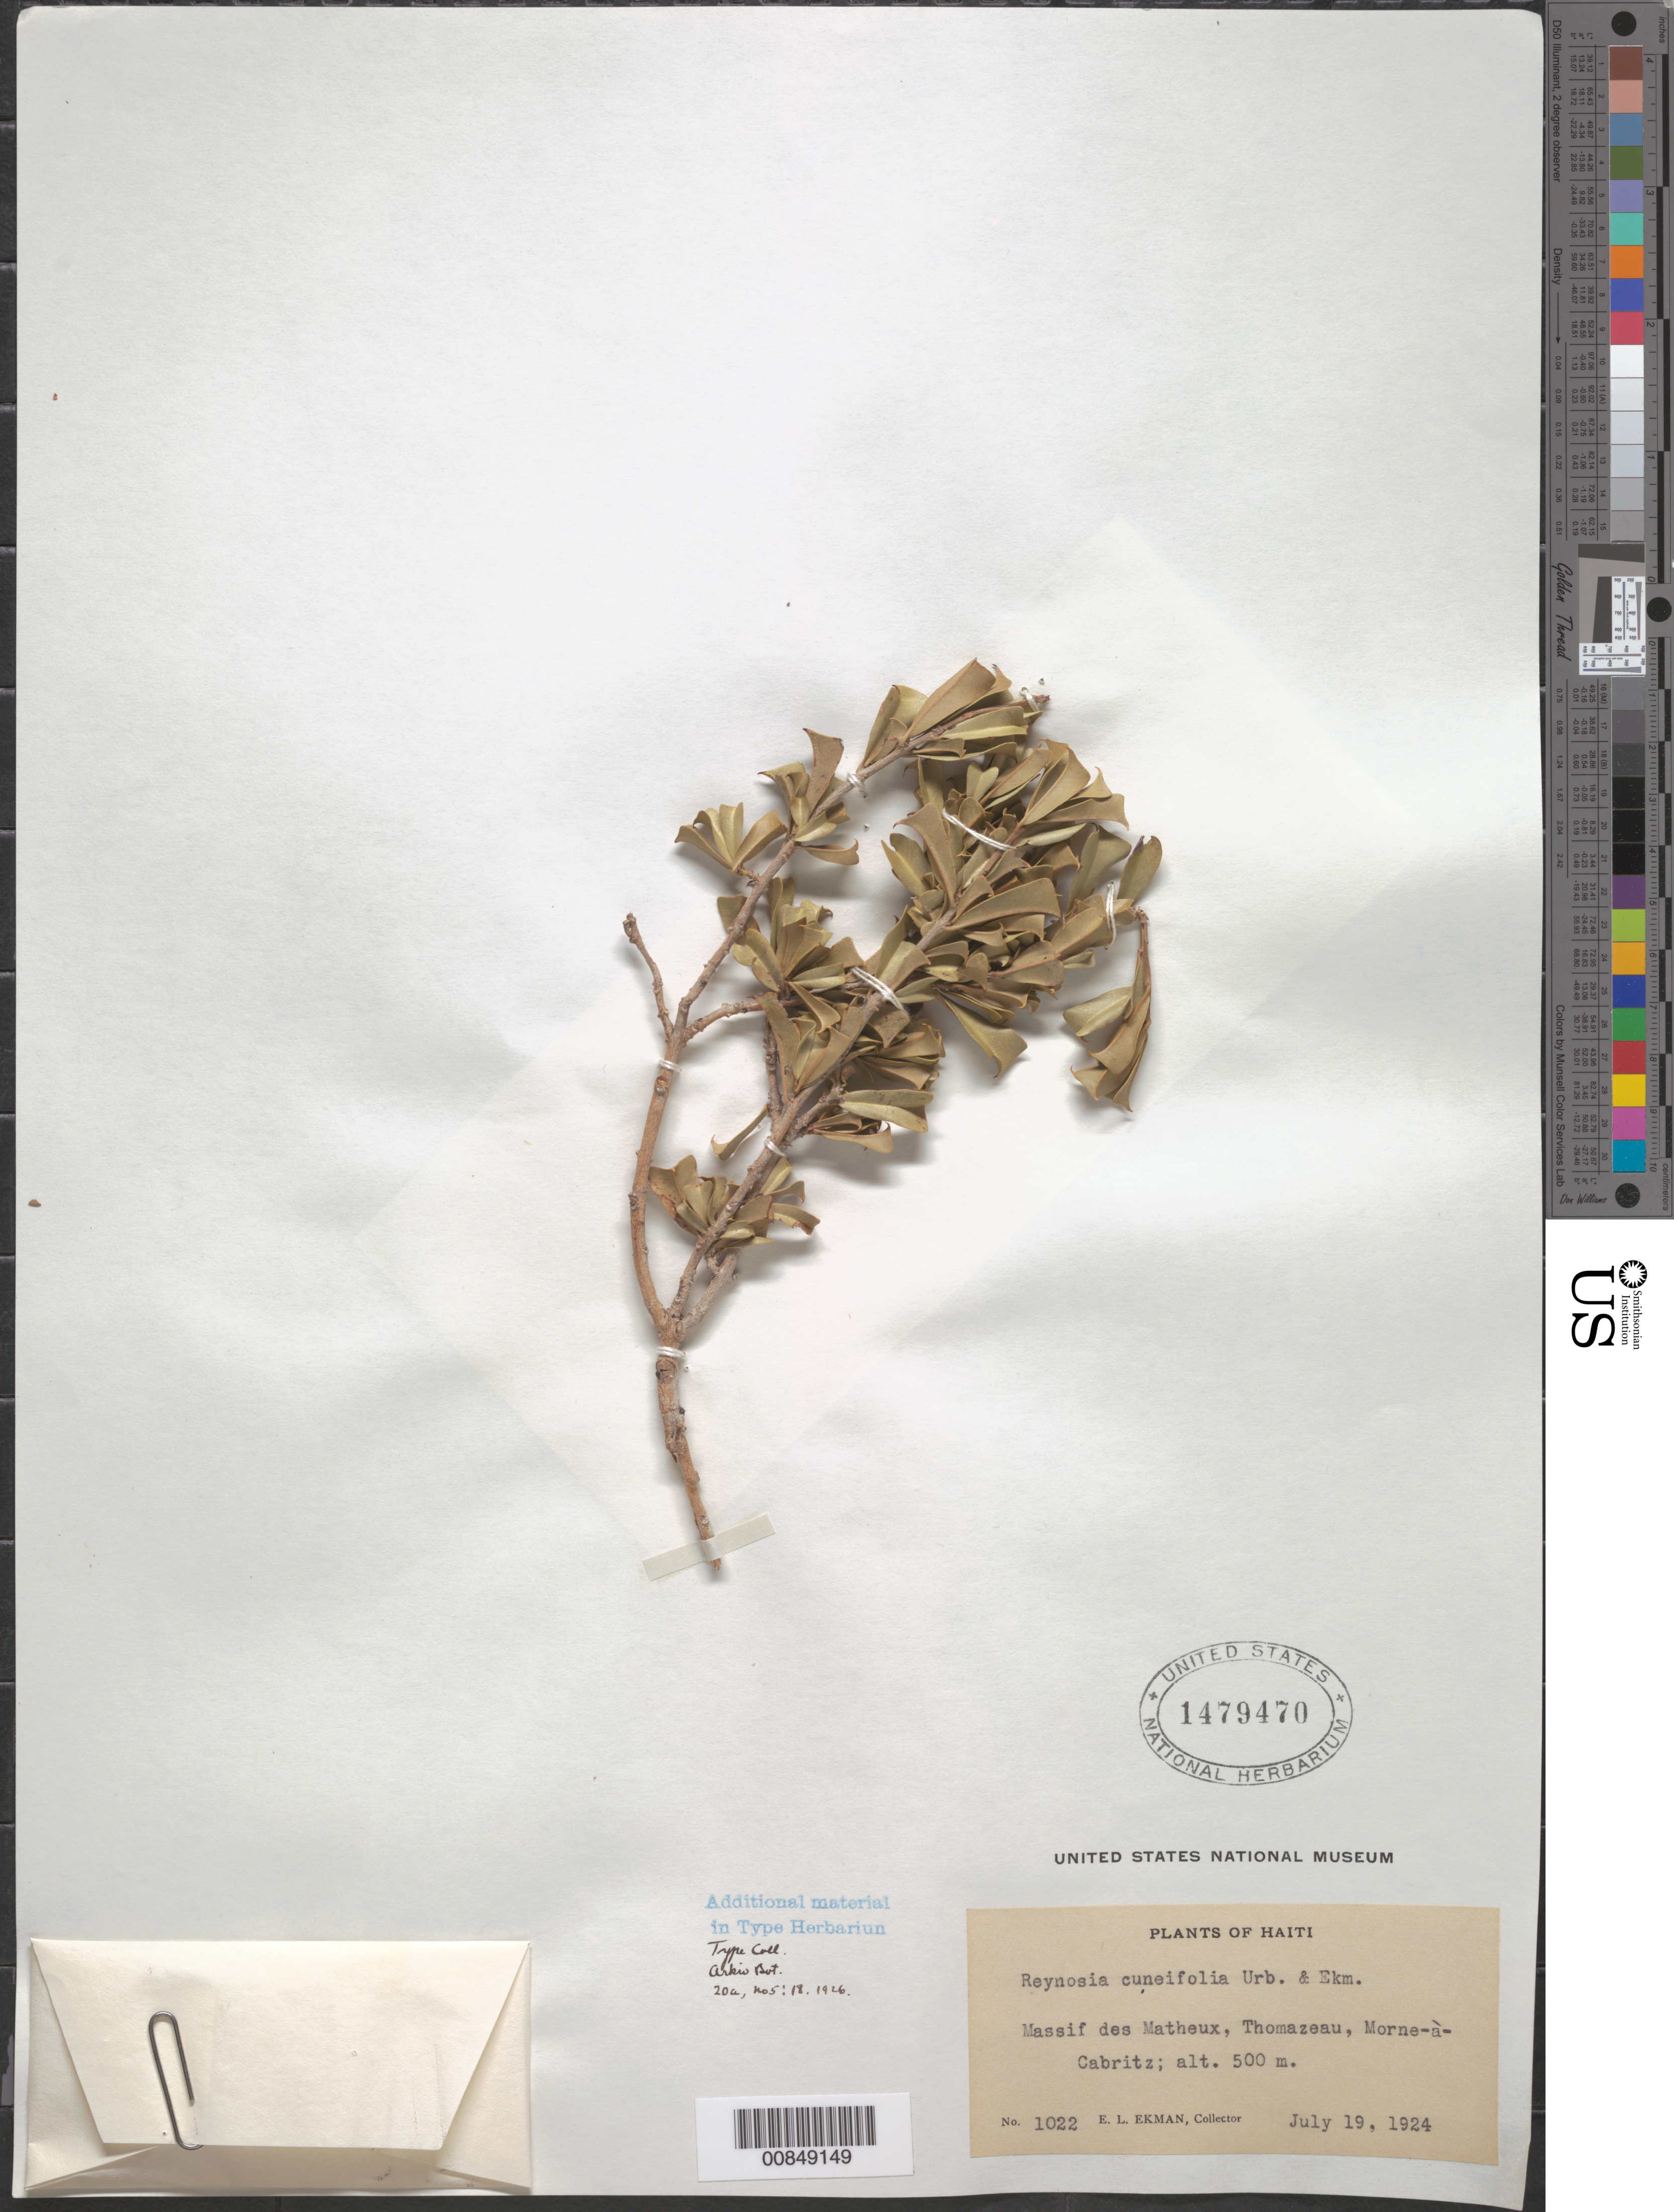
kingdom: Plantae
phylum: Tracheophyta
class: Magnoliopsida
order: Rosales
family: Rhamnaceae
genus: Reynosia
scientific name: Reynosia cuneifolia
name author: Urb. & Ekman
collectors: E. L. Ekman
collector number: H 1022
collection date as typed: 19 Jul 1924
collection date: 1924-07-19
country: Haiti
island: Hispaniola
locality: Massif des Matheux, Thomazeau, Morne-à-Cabritz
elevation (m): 500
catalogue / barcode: US 1479470